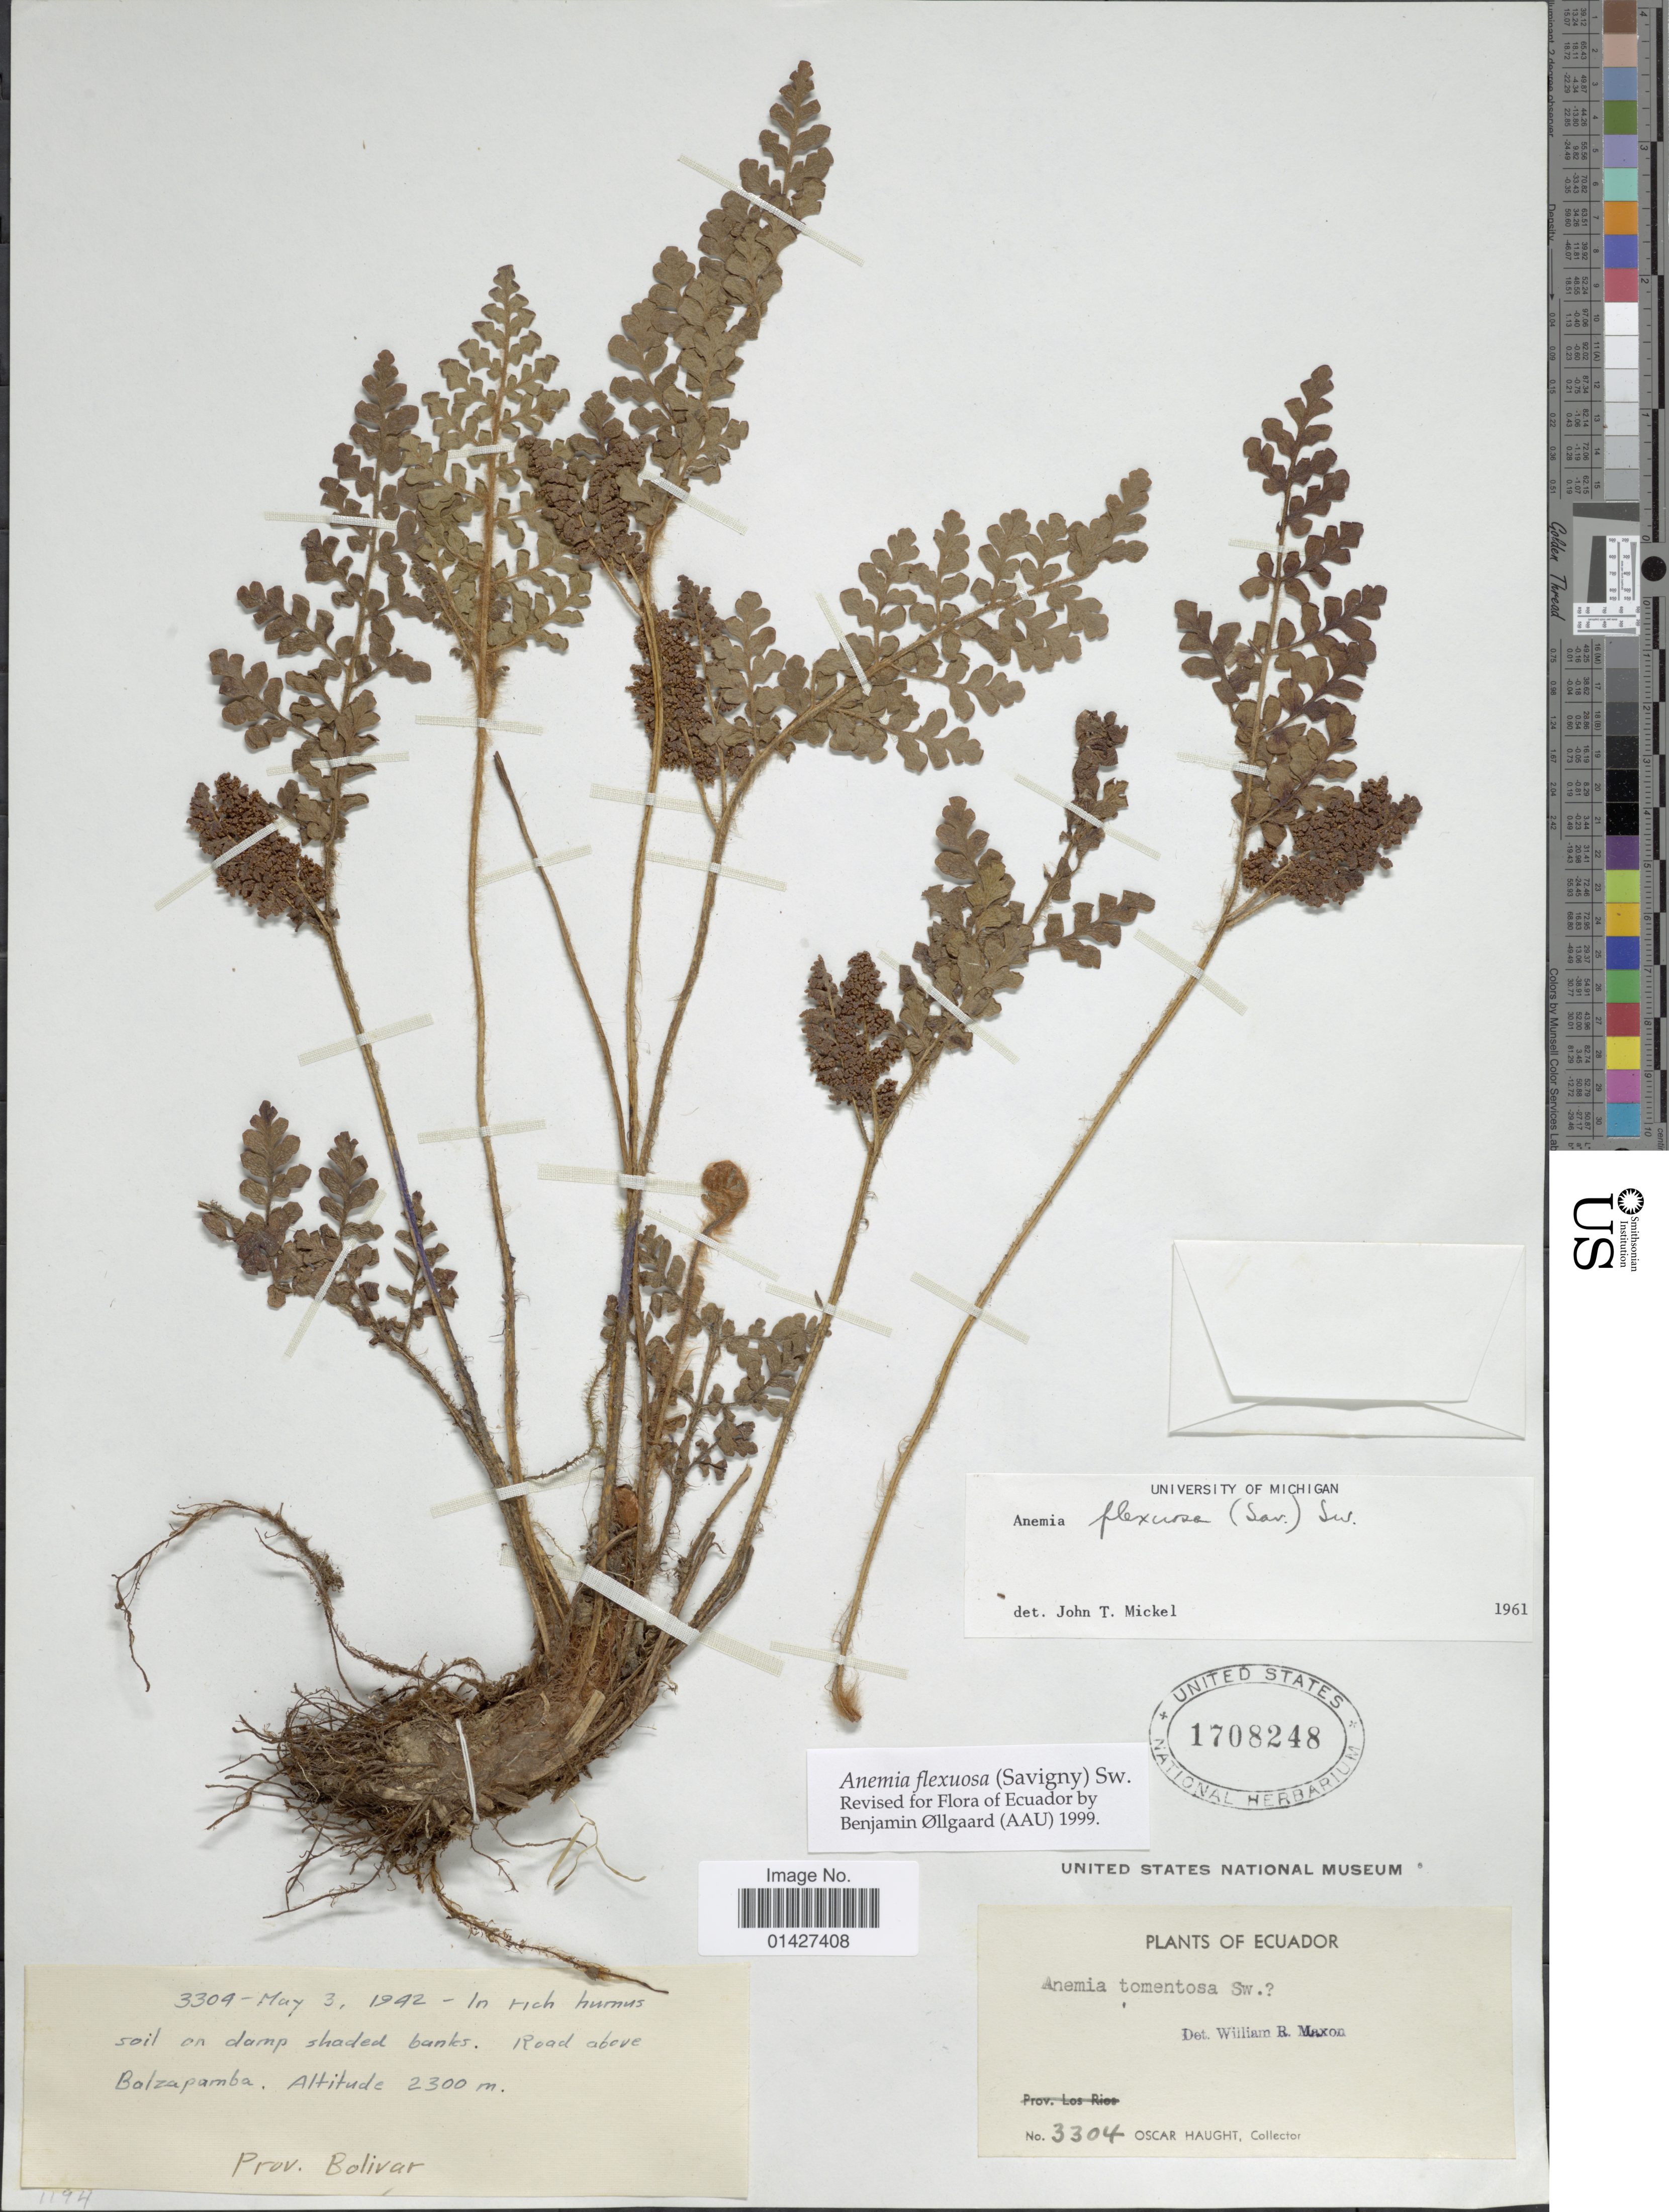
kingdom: Plantae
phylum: Tracheophyta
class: Polypodiopsida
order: Schizaeales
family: Anemiaceae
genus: Anemia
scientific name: Anemia flexuosa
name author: (Savigny) Sw.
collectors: O. L. Haught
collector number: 3304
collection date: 1942-05-03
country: Ecuador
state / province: Bolívar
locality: Road above Balzapamba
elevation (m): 2300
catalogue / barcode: US 1708248